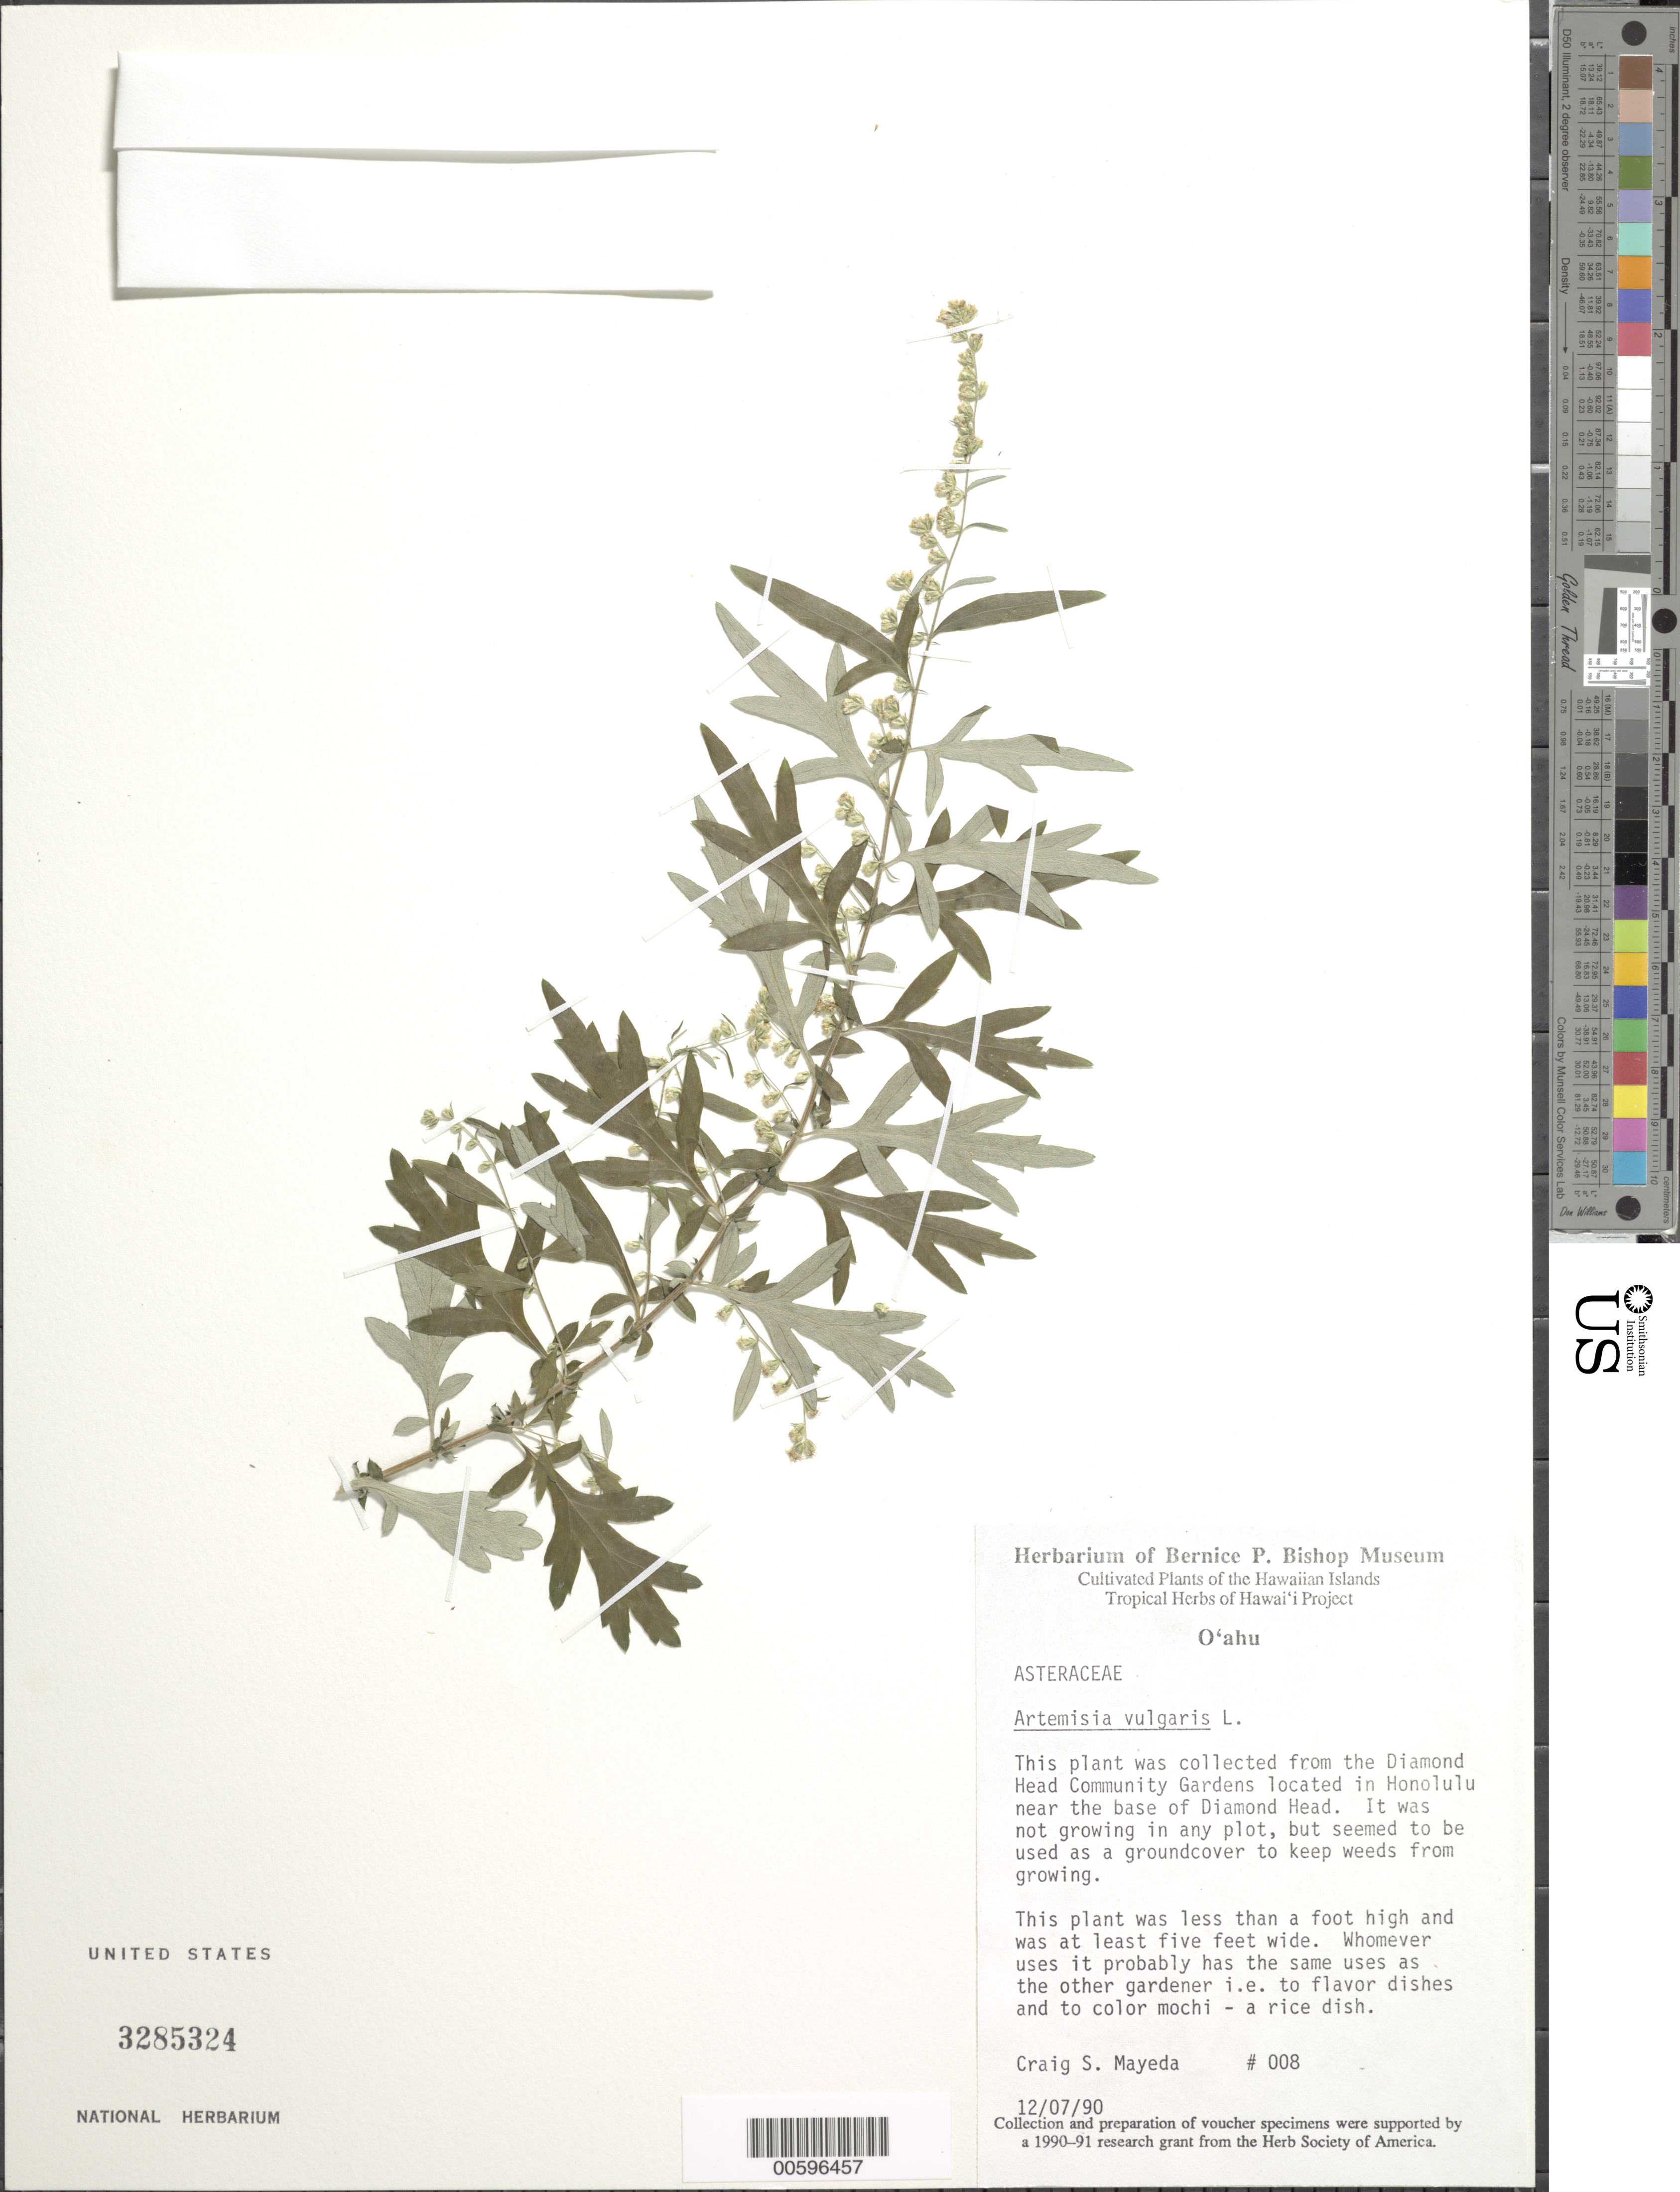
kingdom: Plantae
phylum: Tracheophyta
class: Magnoliopsida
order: Asterales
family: Asteraceae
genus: Artemisia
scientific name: Artemisia vulgaris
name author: L.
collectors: C. Mayeda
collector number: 008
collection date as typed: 7 Dec 1990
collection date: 1990-12-07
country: United States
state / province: Hawaii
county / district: Honolulu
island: Oahu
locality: Diamond Head Community Gardens located in Honolulu near the base of Diamond Head.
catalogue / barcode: US 3285324